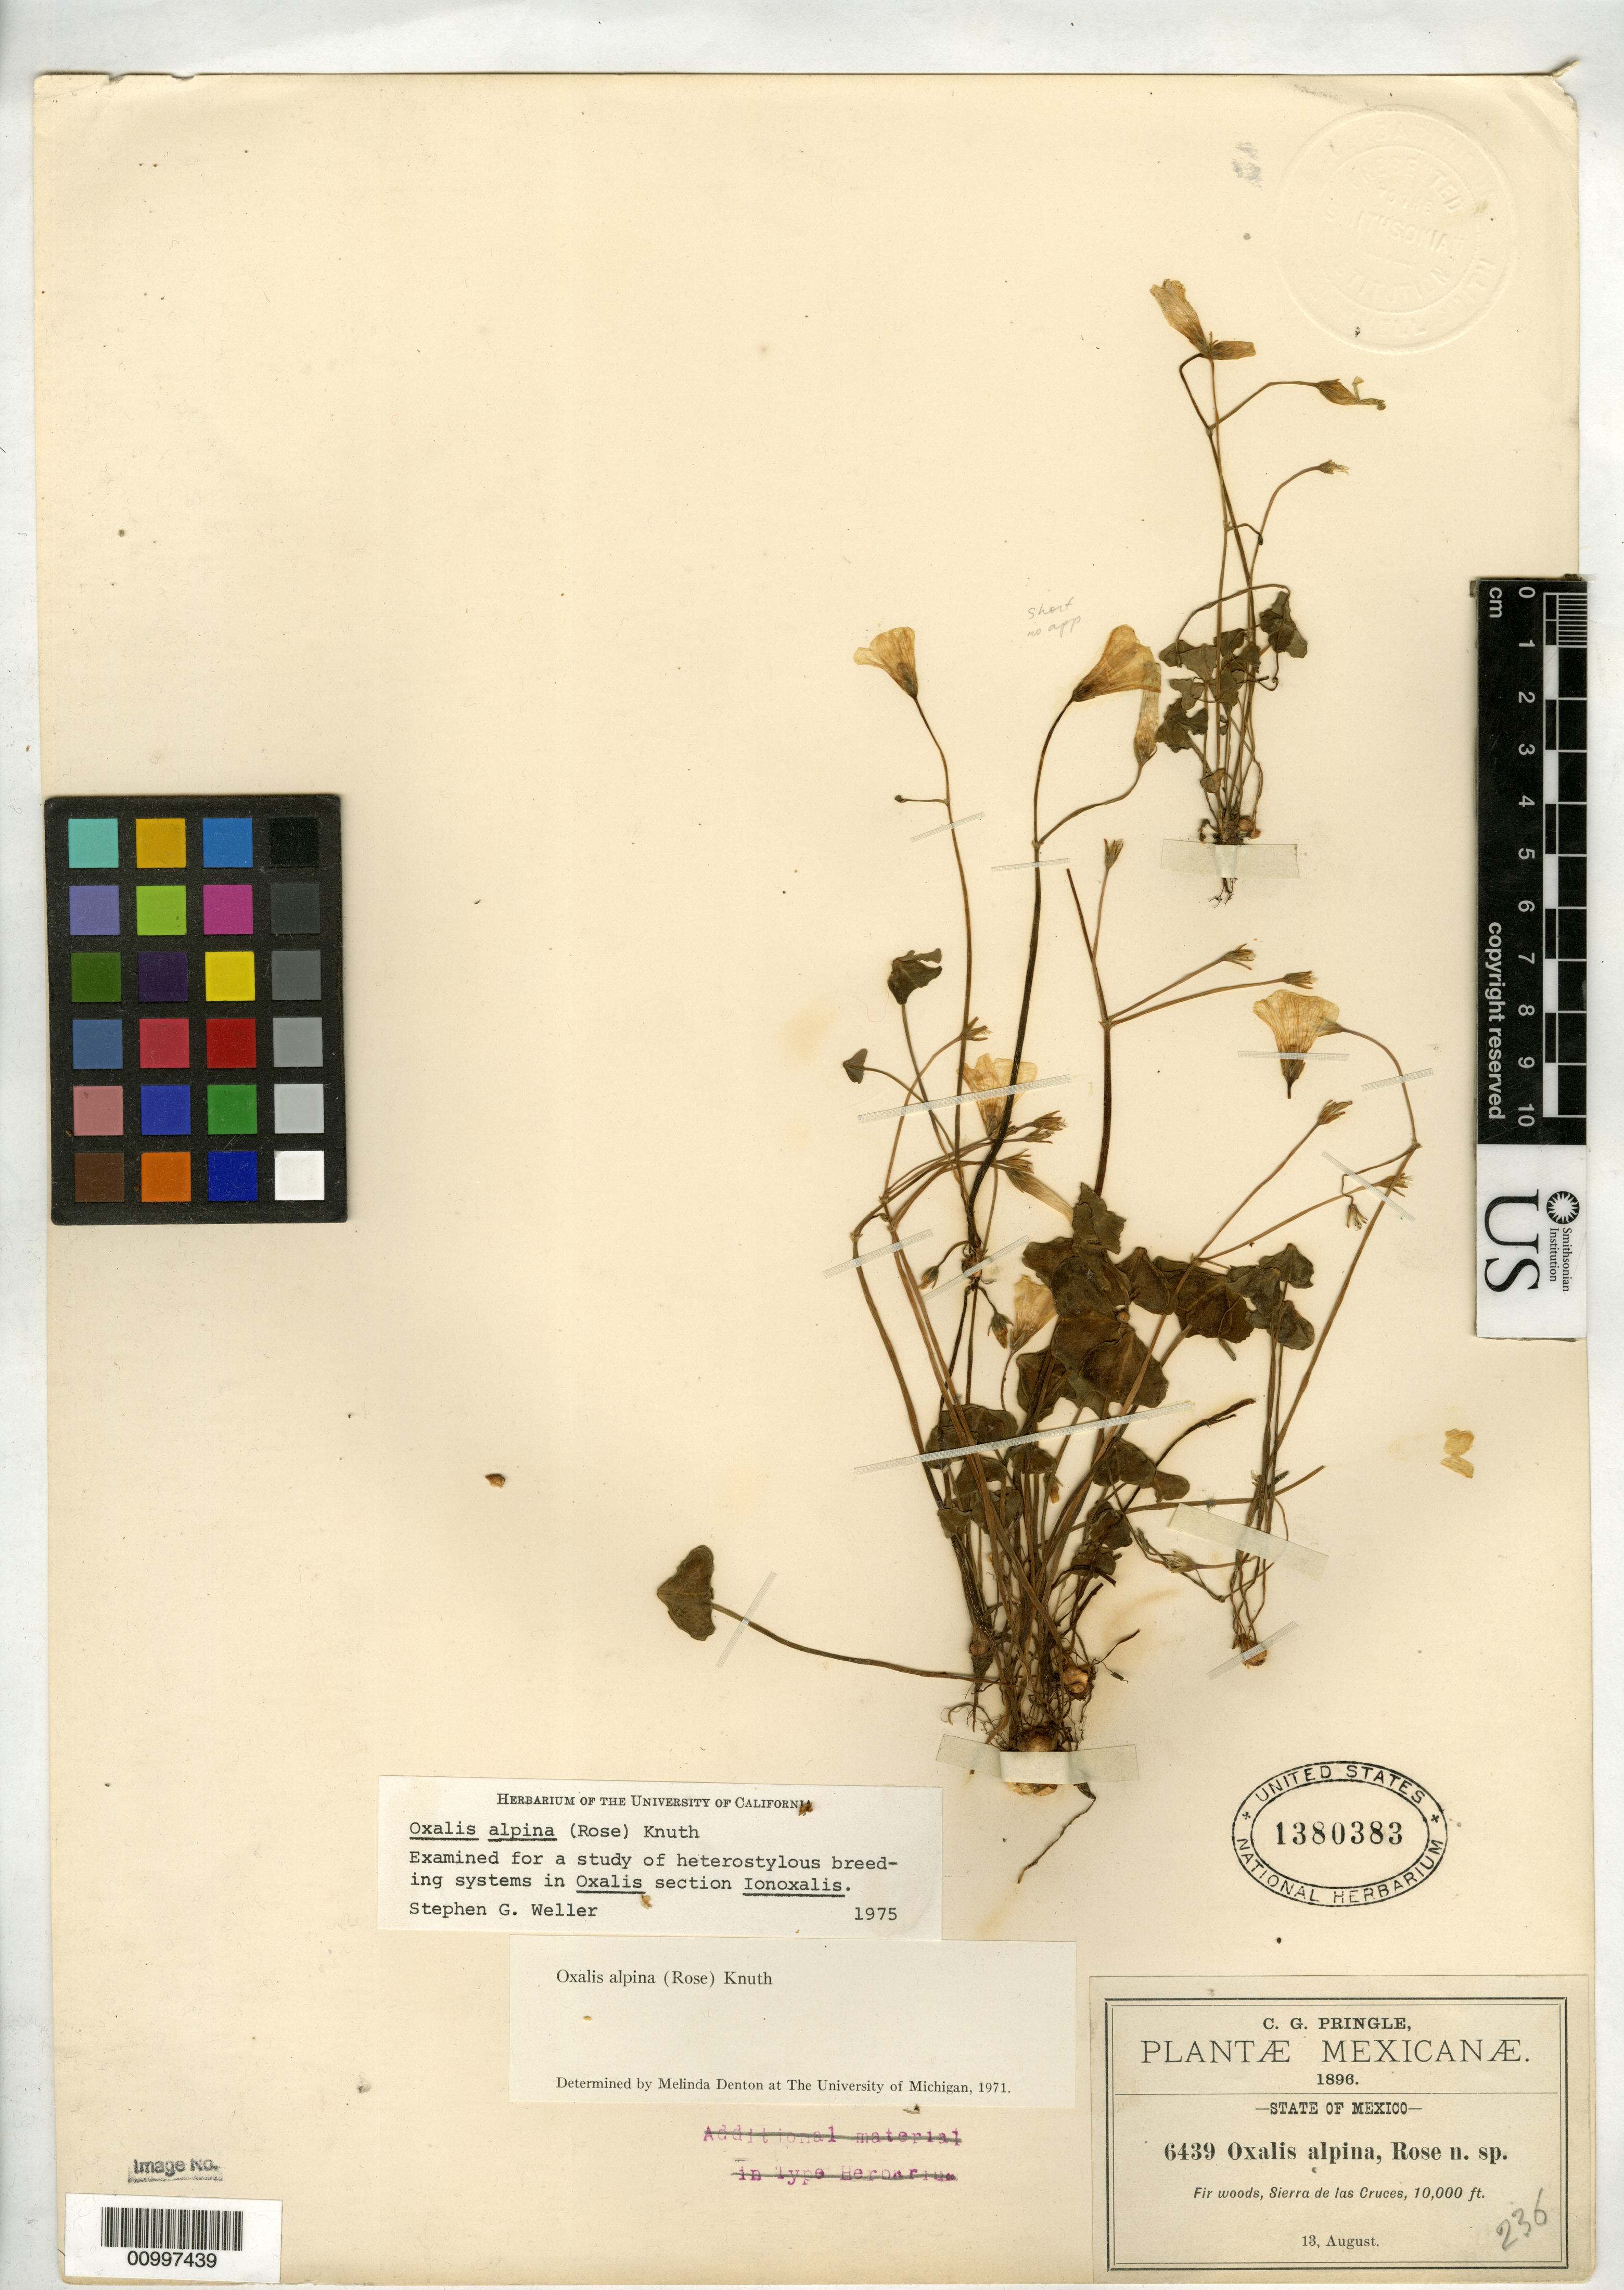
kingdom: Plantae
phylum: Tracheophyta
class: Magnoliopsida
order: Oxalidales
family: Oxalidaceae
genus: Ionoxalis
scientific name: Ionoxalis alpina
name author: Rose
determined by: Weller, Stephen G., (UNITED STATES)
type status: Isotype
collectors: C. G. Pringle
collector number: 6439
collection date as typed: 13 Aug 1896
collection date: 1896-08-13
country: Mexico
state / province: México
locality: Sierra de las Cruces.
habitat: Fir woods.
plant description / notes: From the herbarium of J. Donnell Smith.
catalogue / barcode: US 1380383